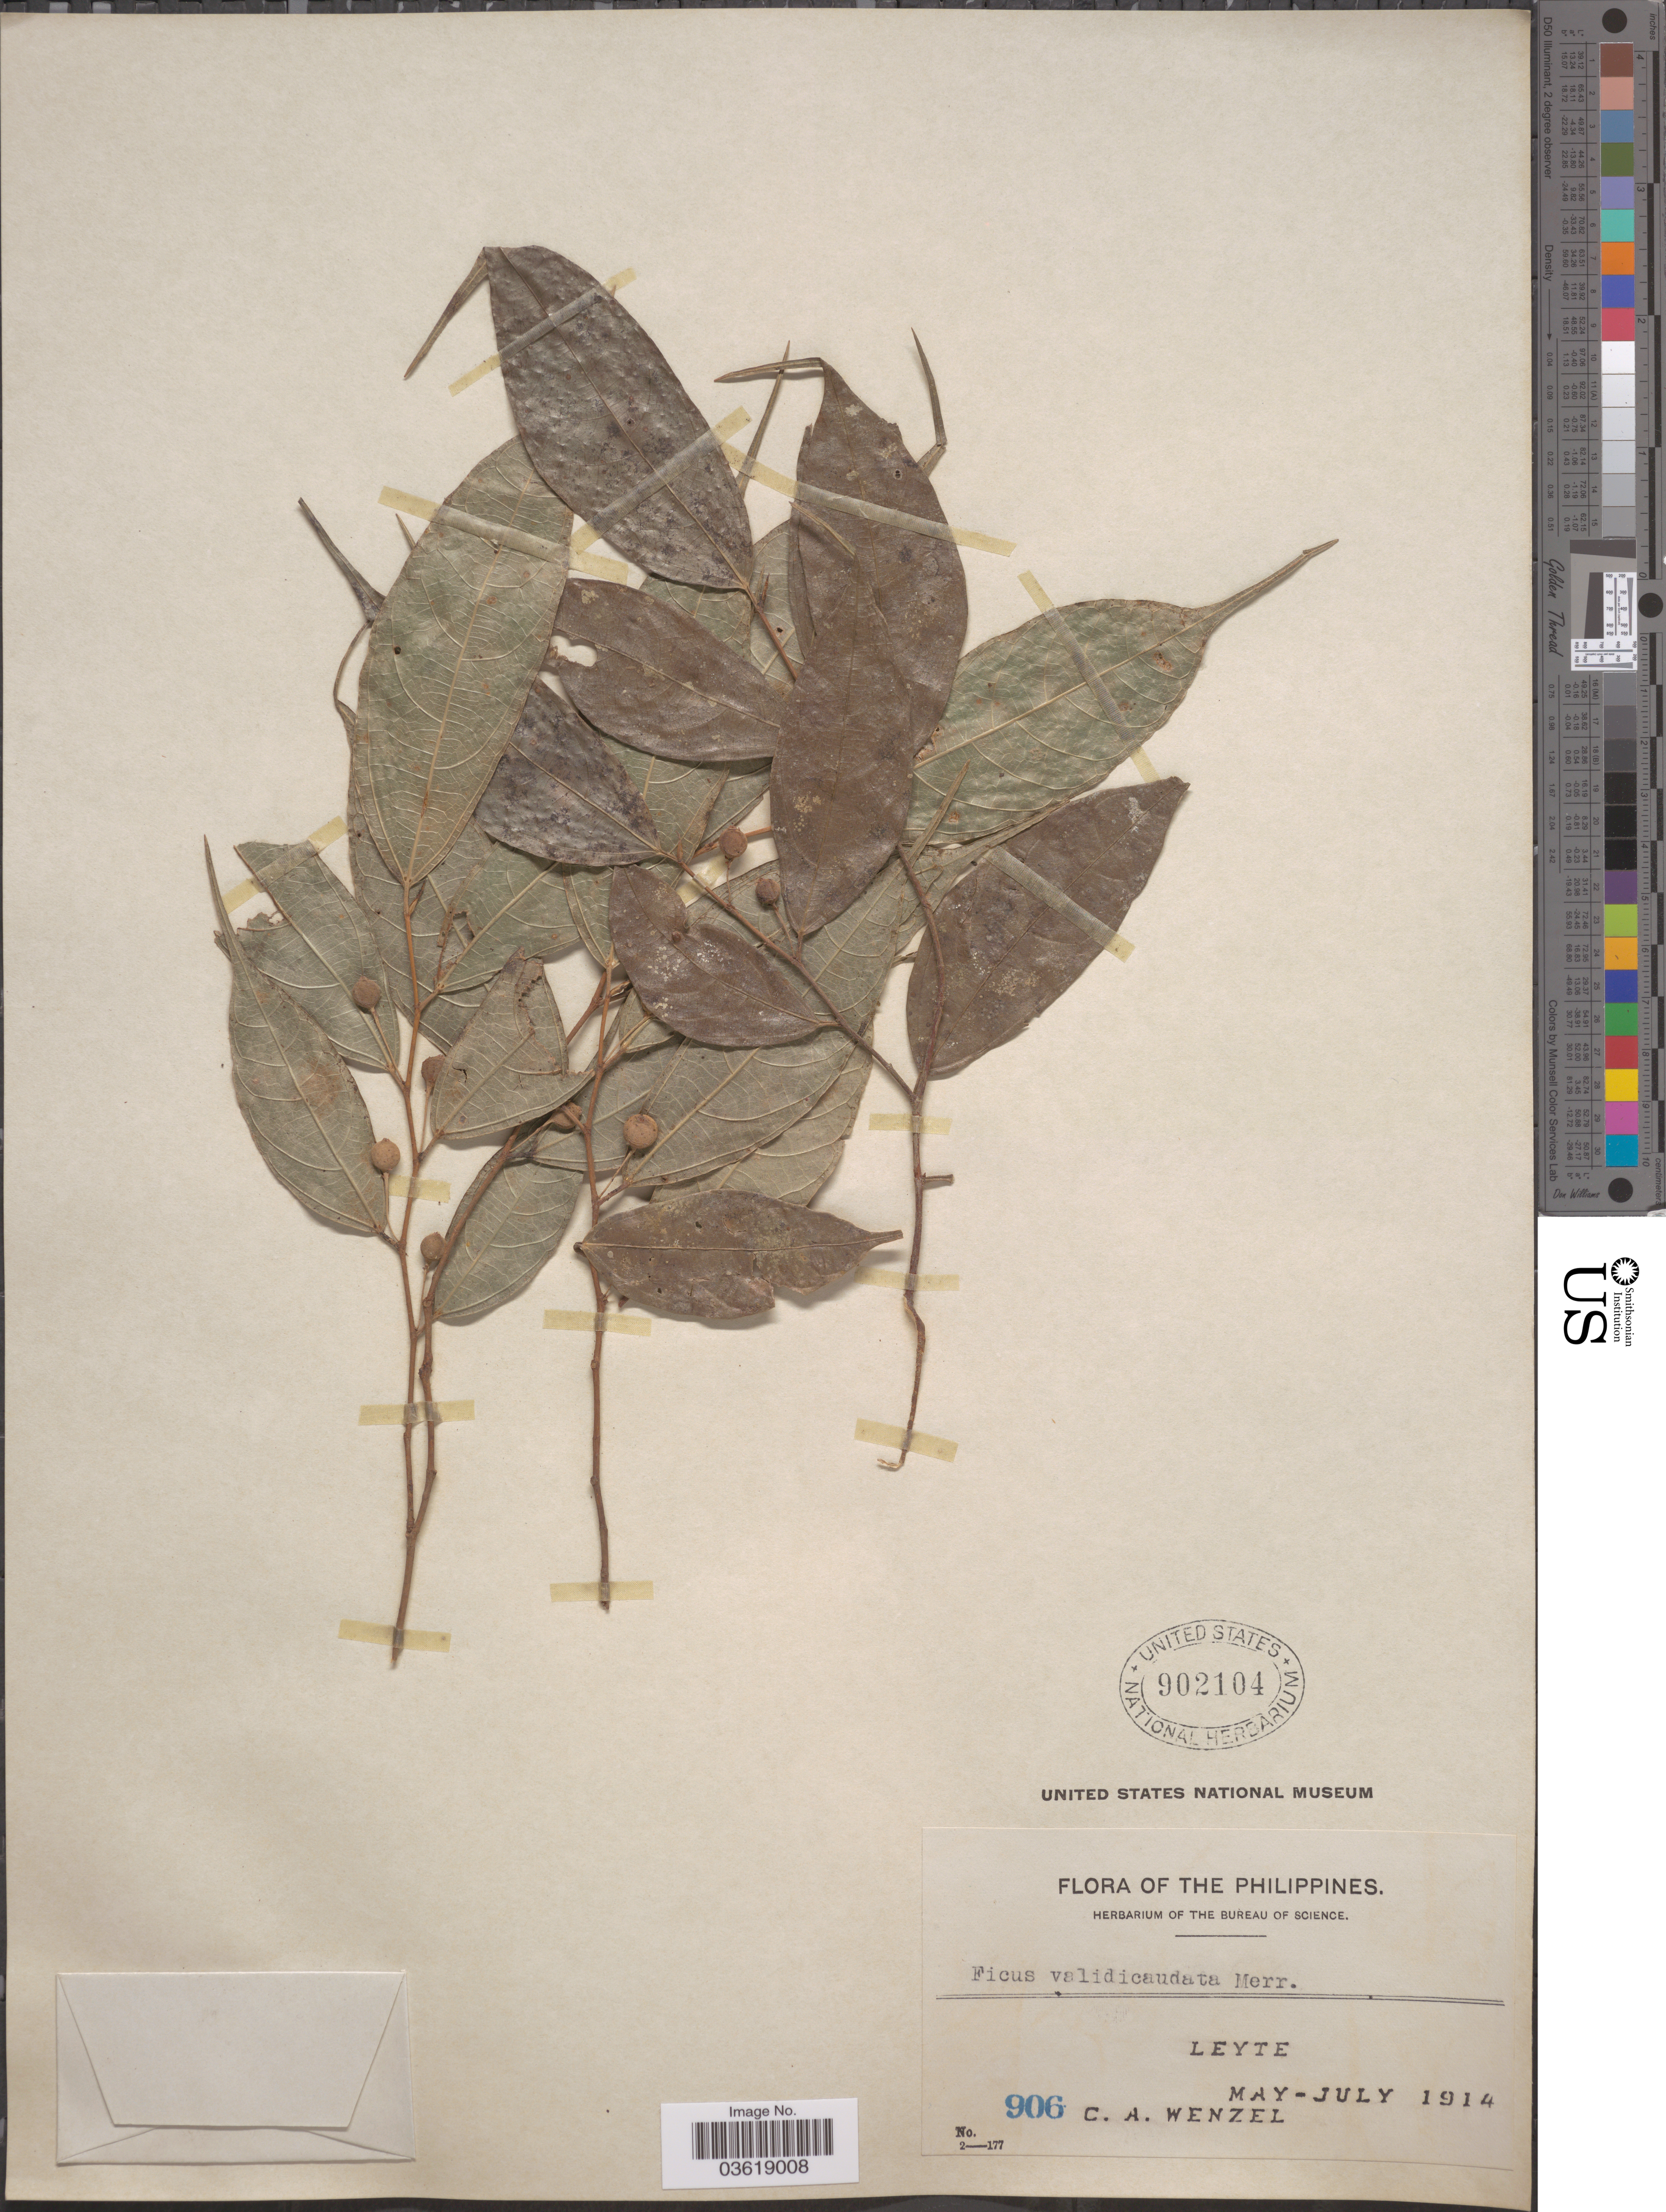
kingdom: Plantae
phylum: Tracheophyta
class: Magnoliopsida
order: Rosales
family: Moraceae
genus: Ficus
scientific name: Ficus guyeri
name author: Elmer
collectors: C. Wenzel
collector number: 906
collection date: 1914-05/1914-07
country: Philippines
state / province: Eastern Visayas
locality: Leyte.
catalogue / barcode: US 902104